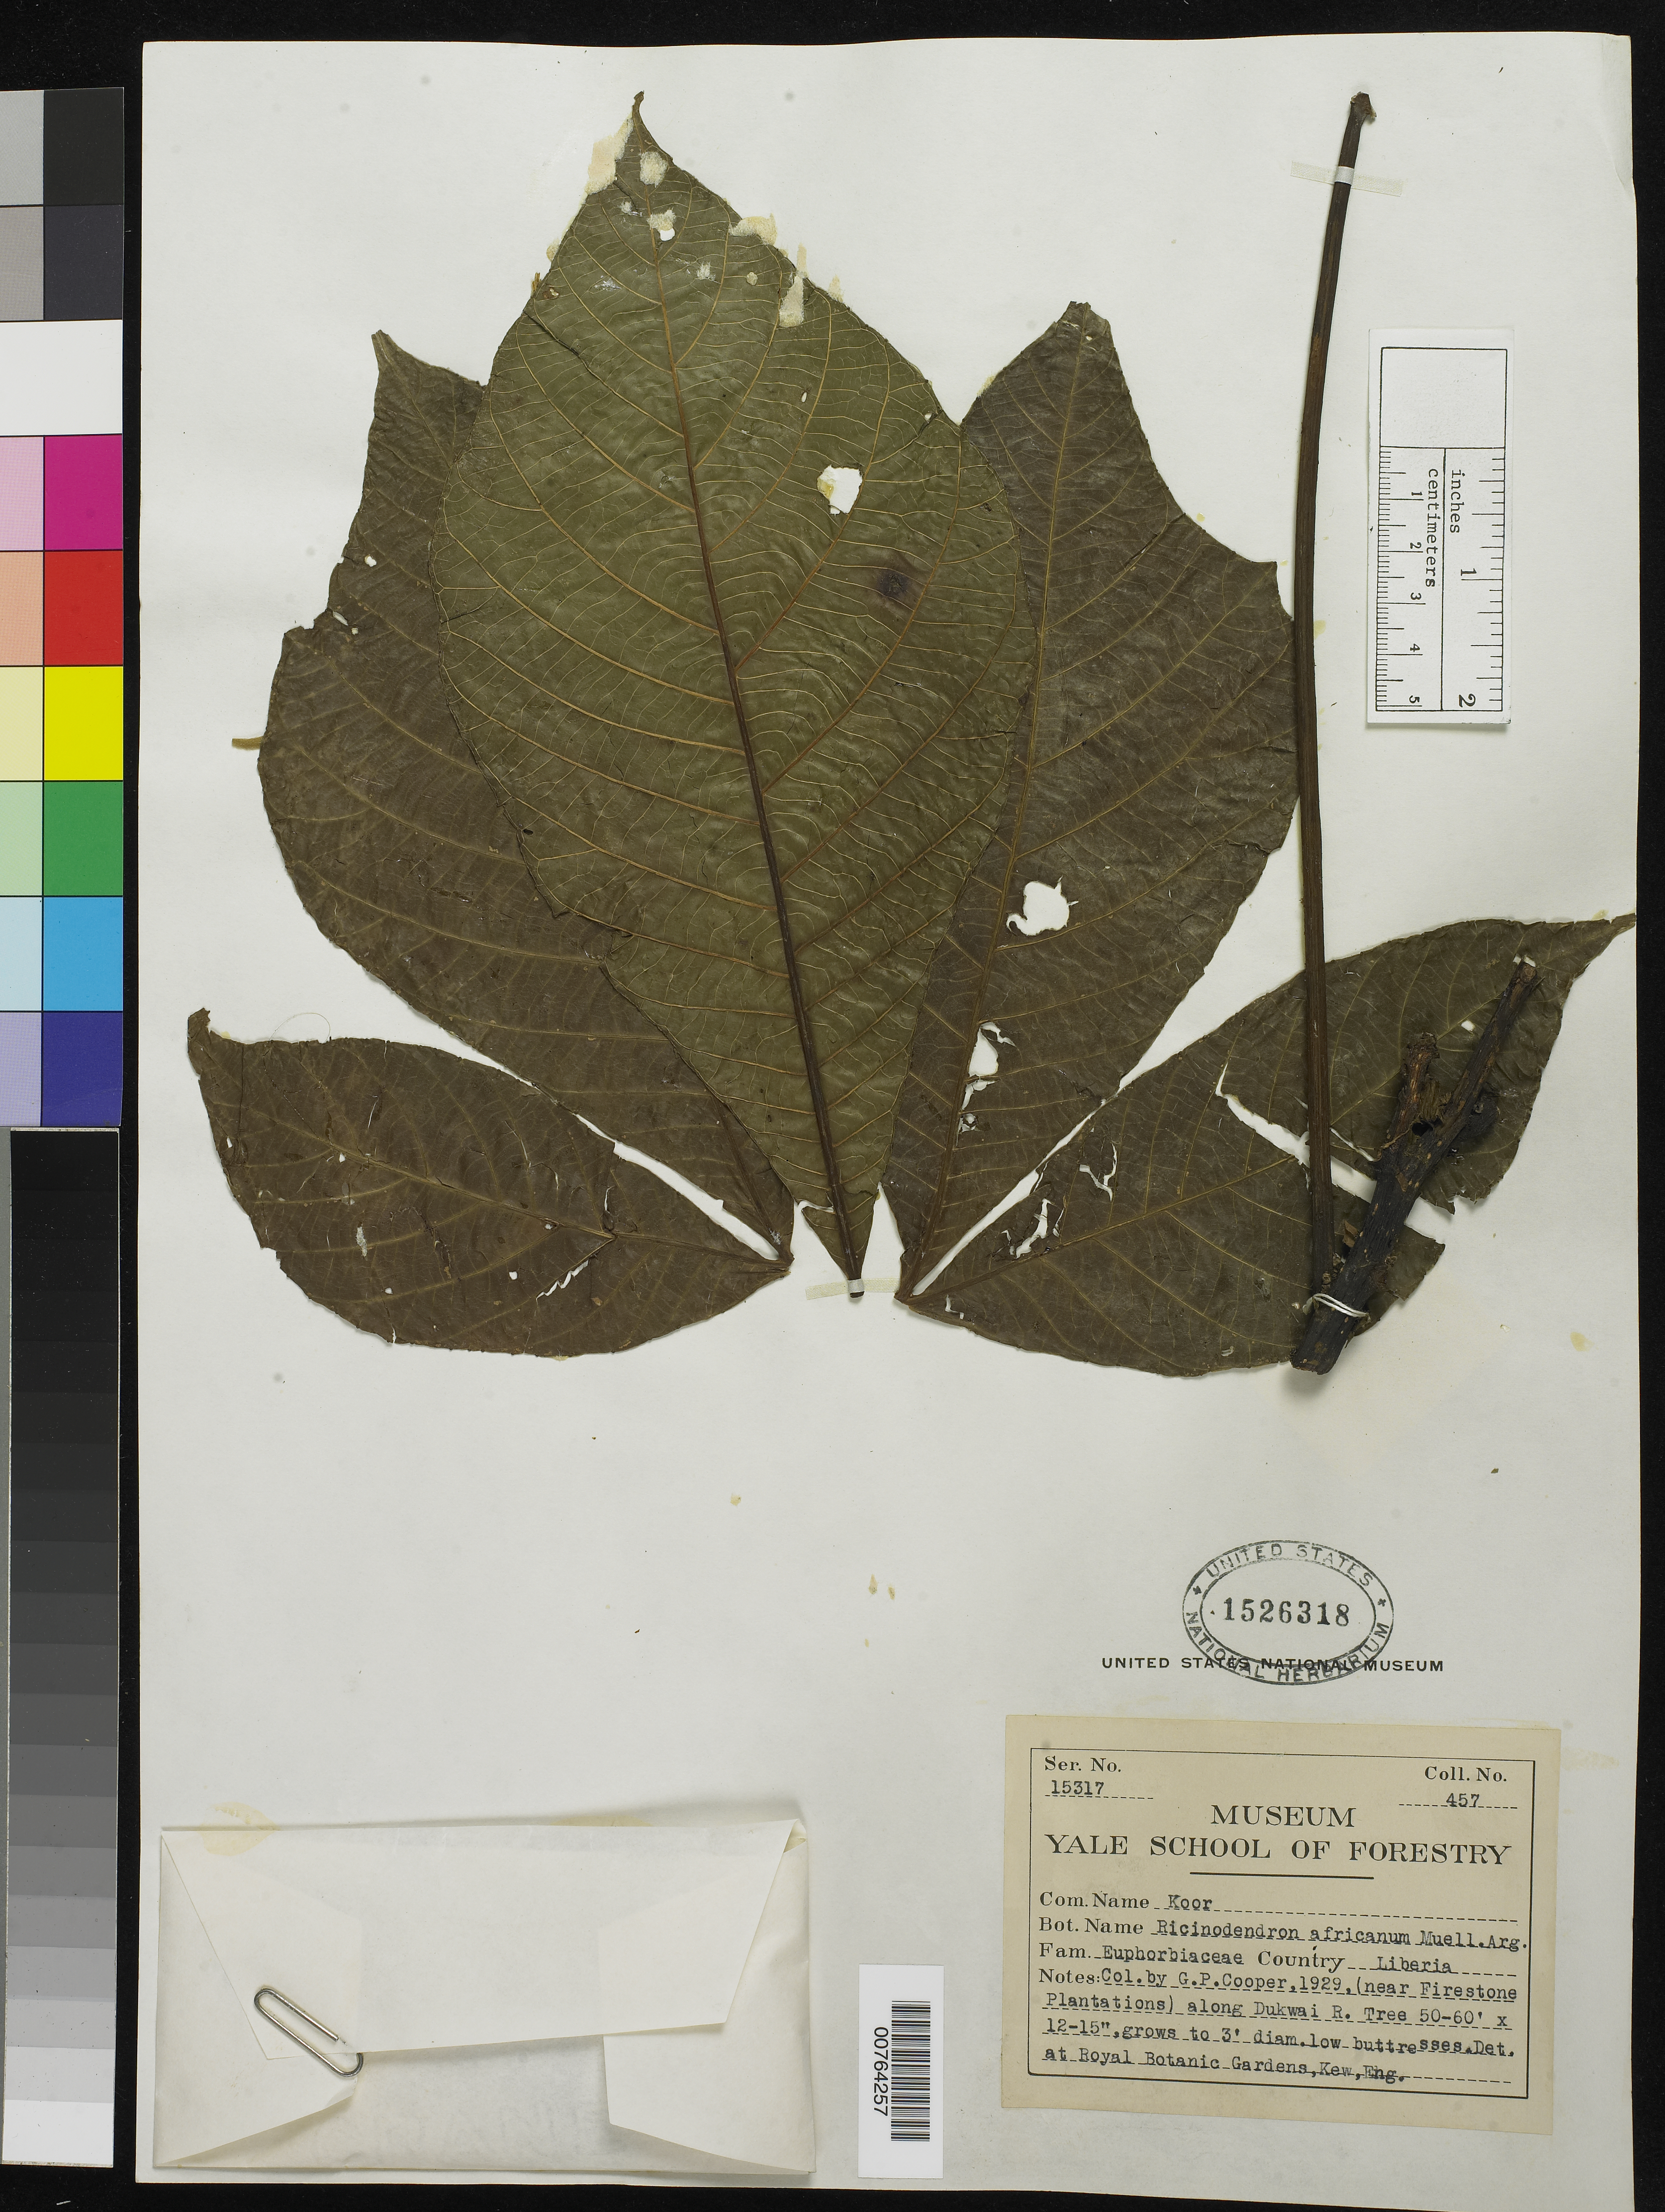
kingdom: Plantae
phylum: Tracheophyta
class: Magnoliopsida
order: Malpighiales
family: Euphorbiaceae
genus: Ricinodendron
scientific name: Ricinodendron africanum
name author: Müll. Arg.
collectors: G. Cooper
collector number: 457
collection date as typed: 1929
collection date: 1929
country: Liberia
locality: (near Firestone Plantations) along Dukwai River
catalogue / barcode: US 1526318